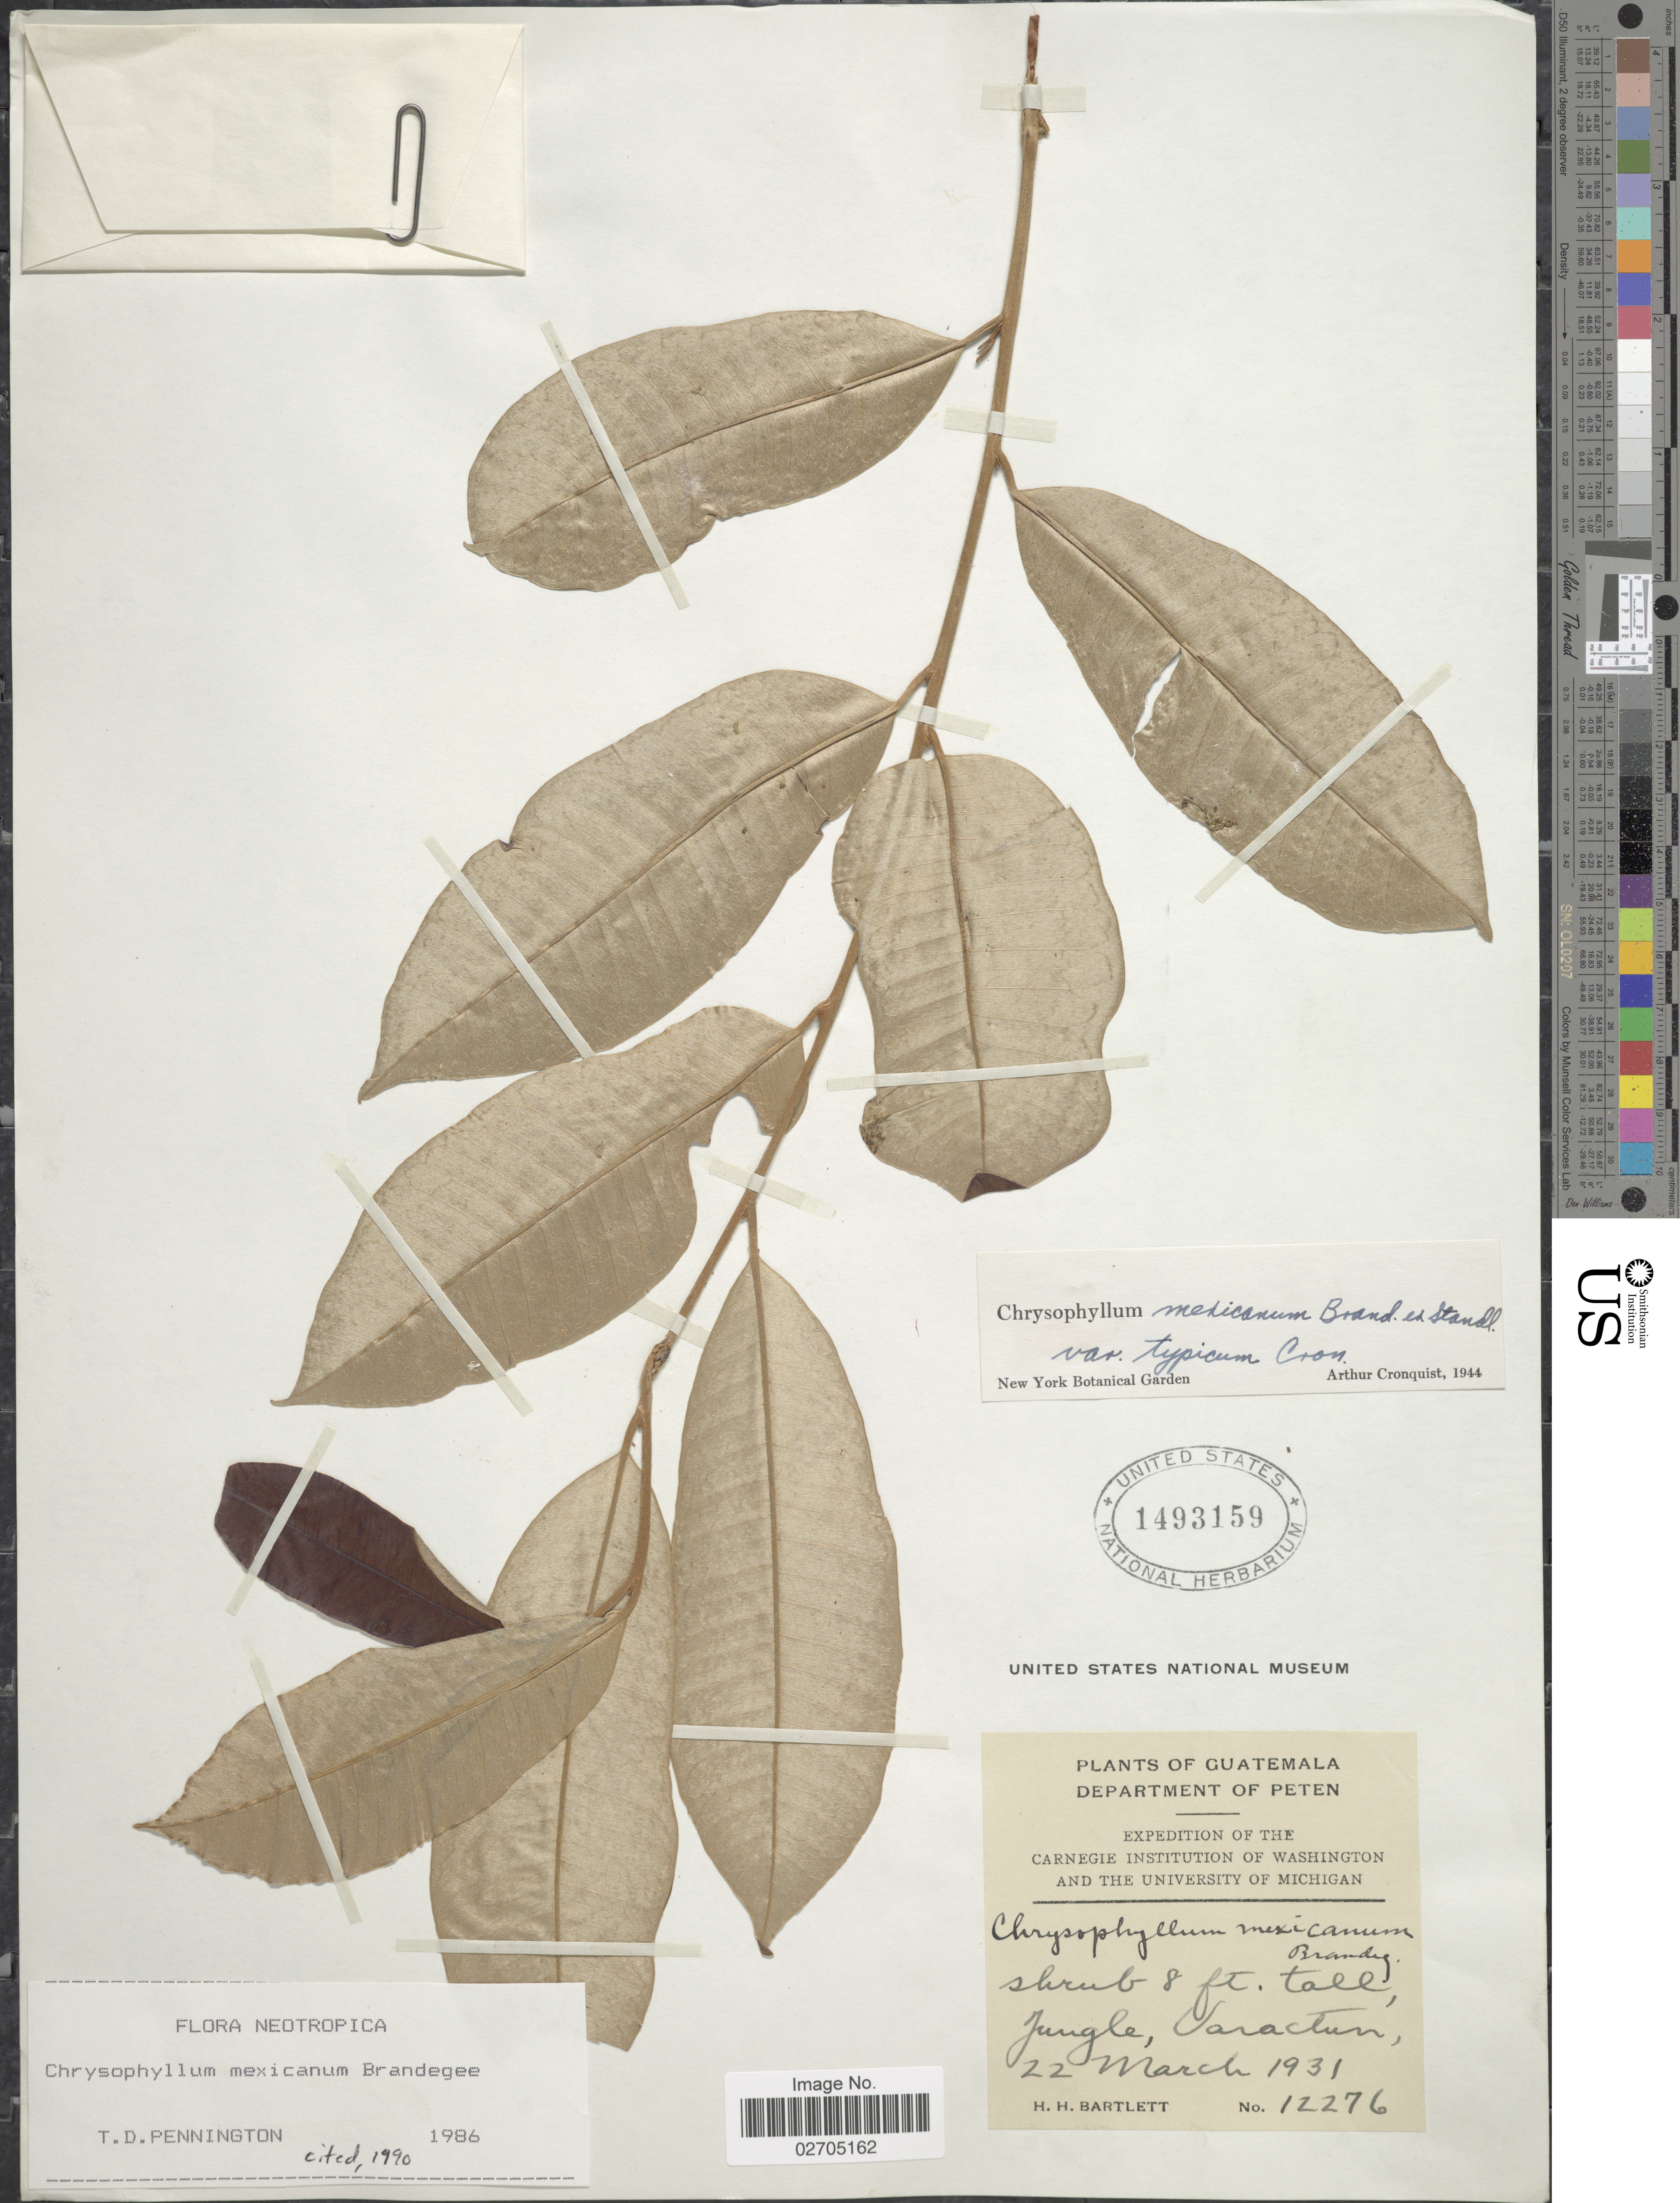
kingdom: Plantae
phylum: Tracheophyta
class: Magnoliopsida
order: Ericales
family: Sapotaceae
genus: Chrysophyllum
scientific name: Chrysophyllum mexicanum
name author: Brandegee ex Standl.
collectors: H. H. Bartlett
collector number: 12276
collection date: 1931-03-22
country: Guatemala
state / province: El Petén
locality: Peten, Jungle, Uaxactun.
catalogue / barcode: US 1493159